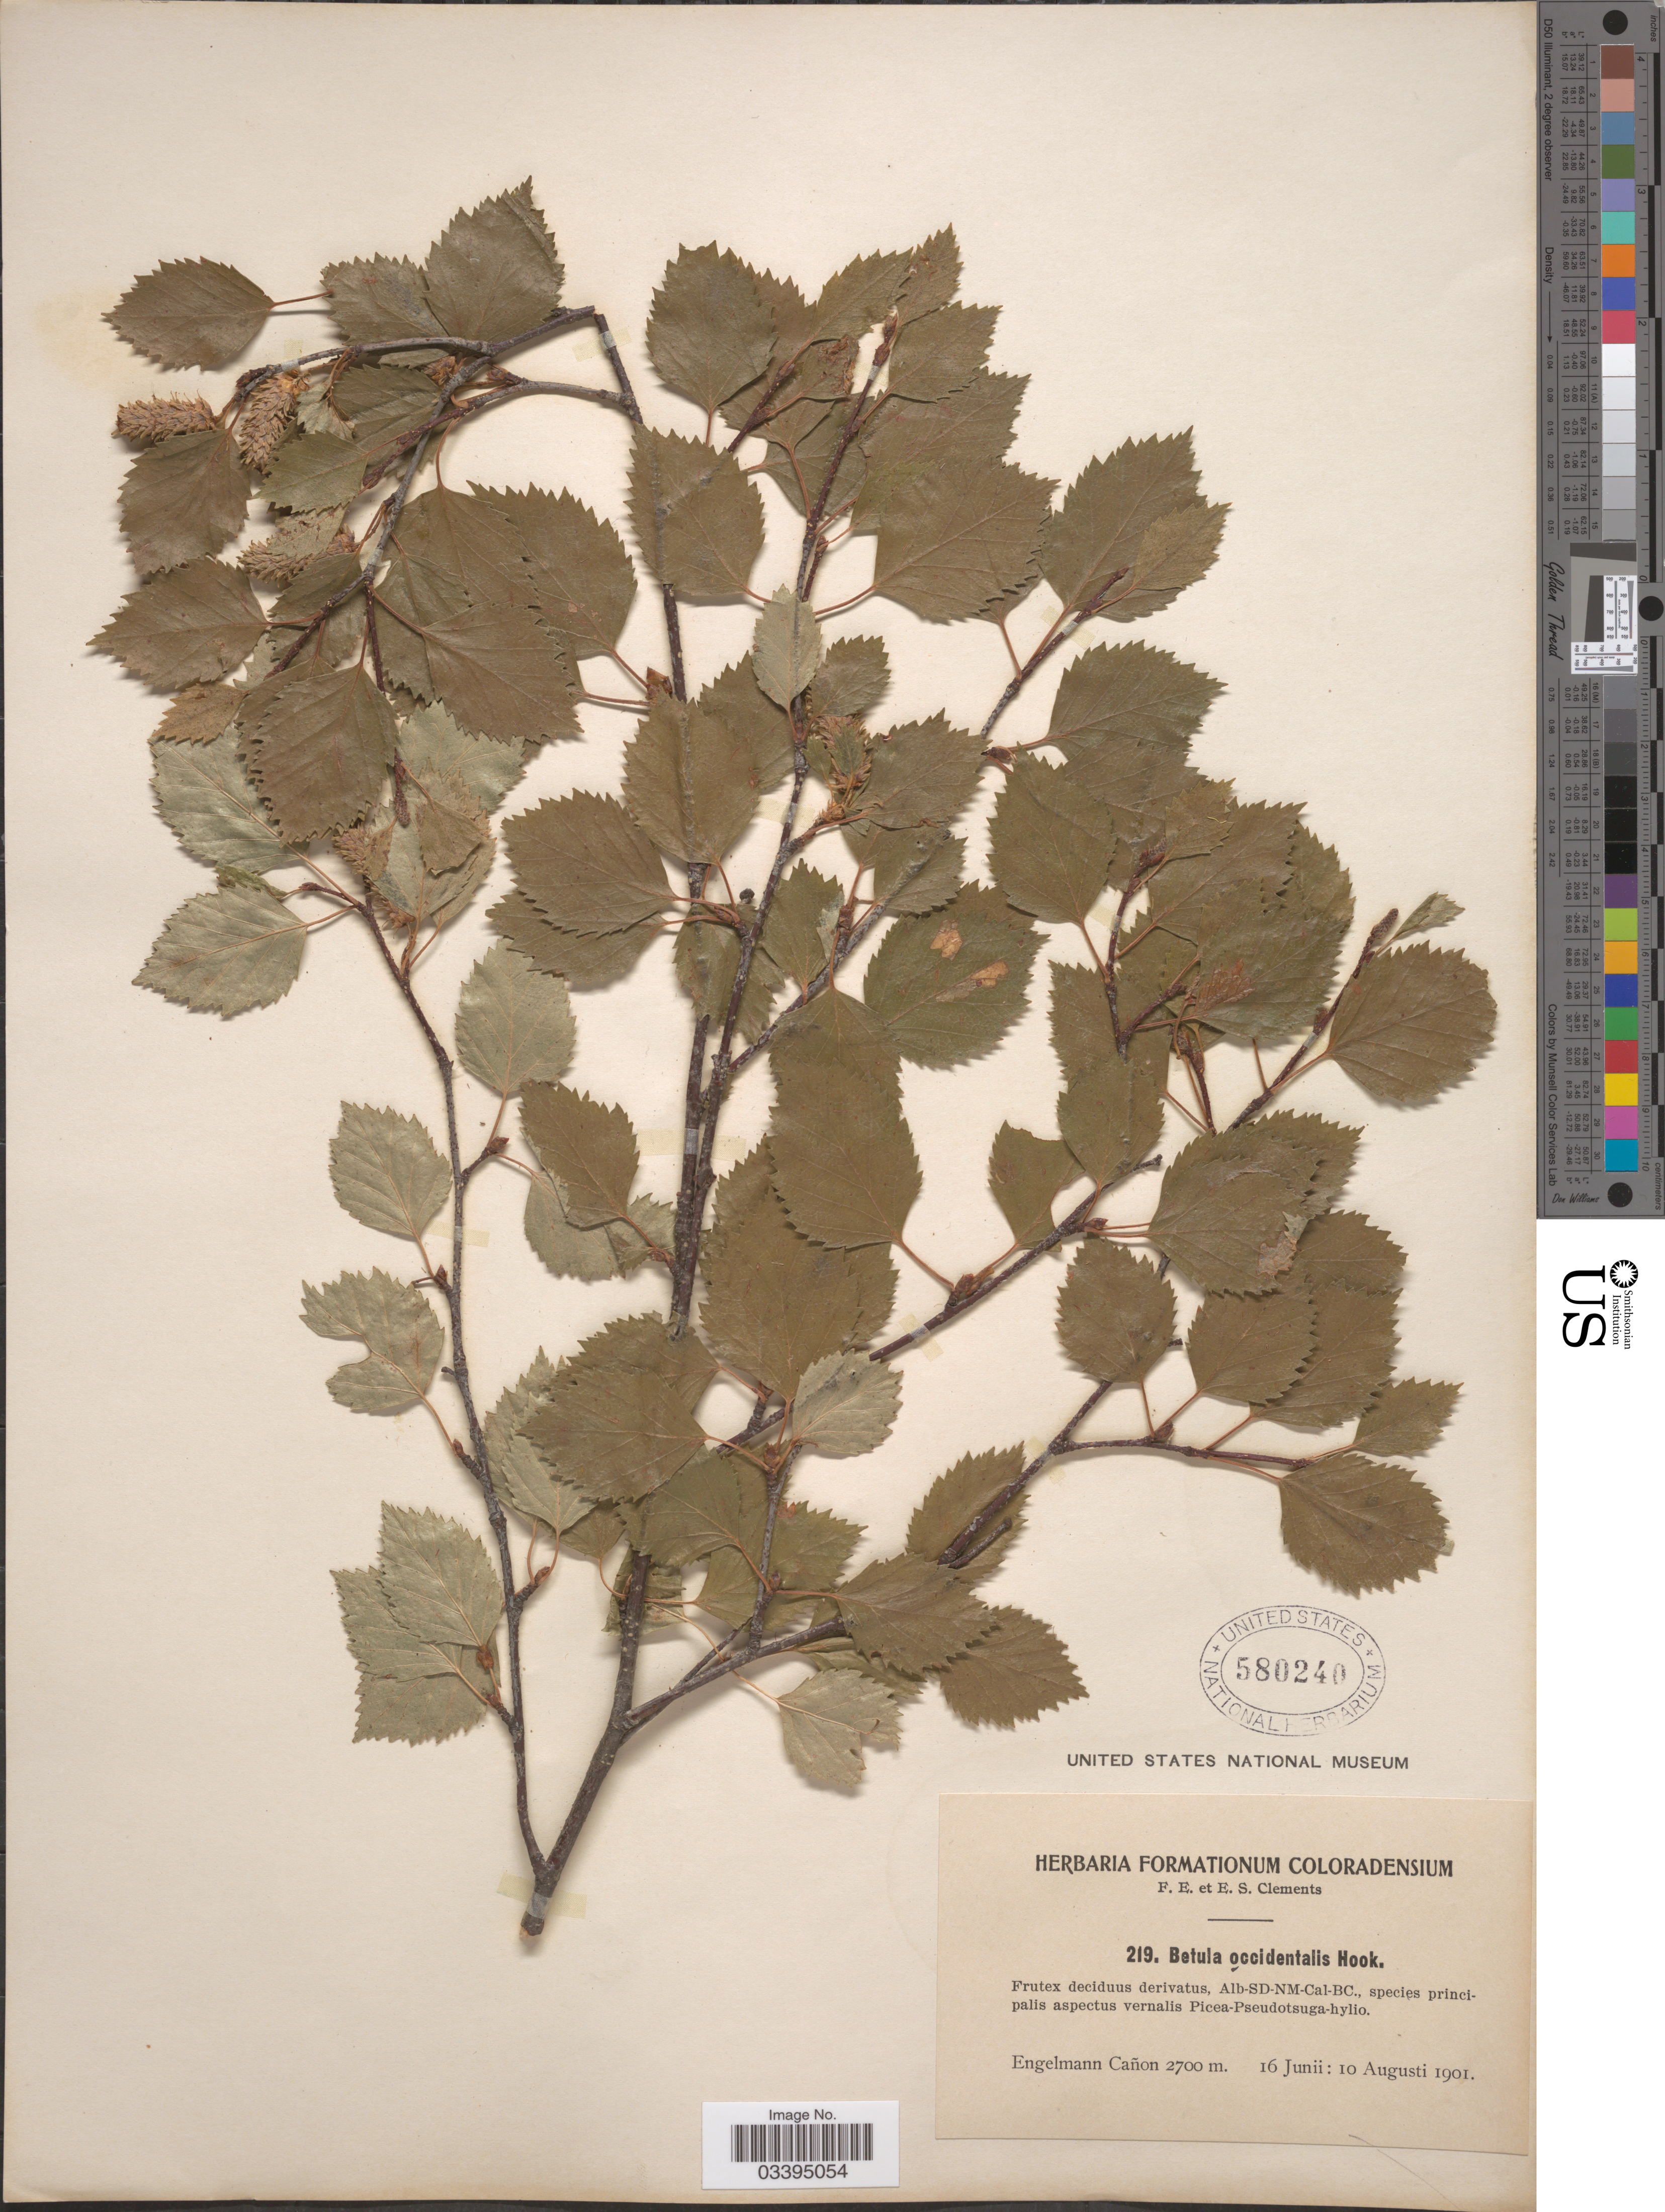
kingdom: Plantae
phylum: Tracheophyta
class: Magnoliopsida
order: Fagales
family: Betulaceae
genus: Betula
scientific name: Betula fontinalis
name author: Sarg.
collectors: F. E. Clements & E. S. Clements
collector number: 219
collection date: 1901-06-16/1901-08-10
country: United States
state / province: Colorado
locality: Engelmann Cañon.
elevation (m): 2700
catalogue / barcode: US 580240